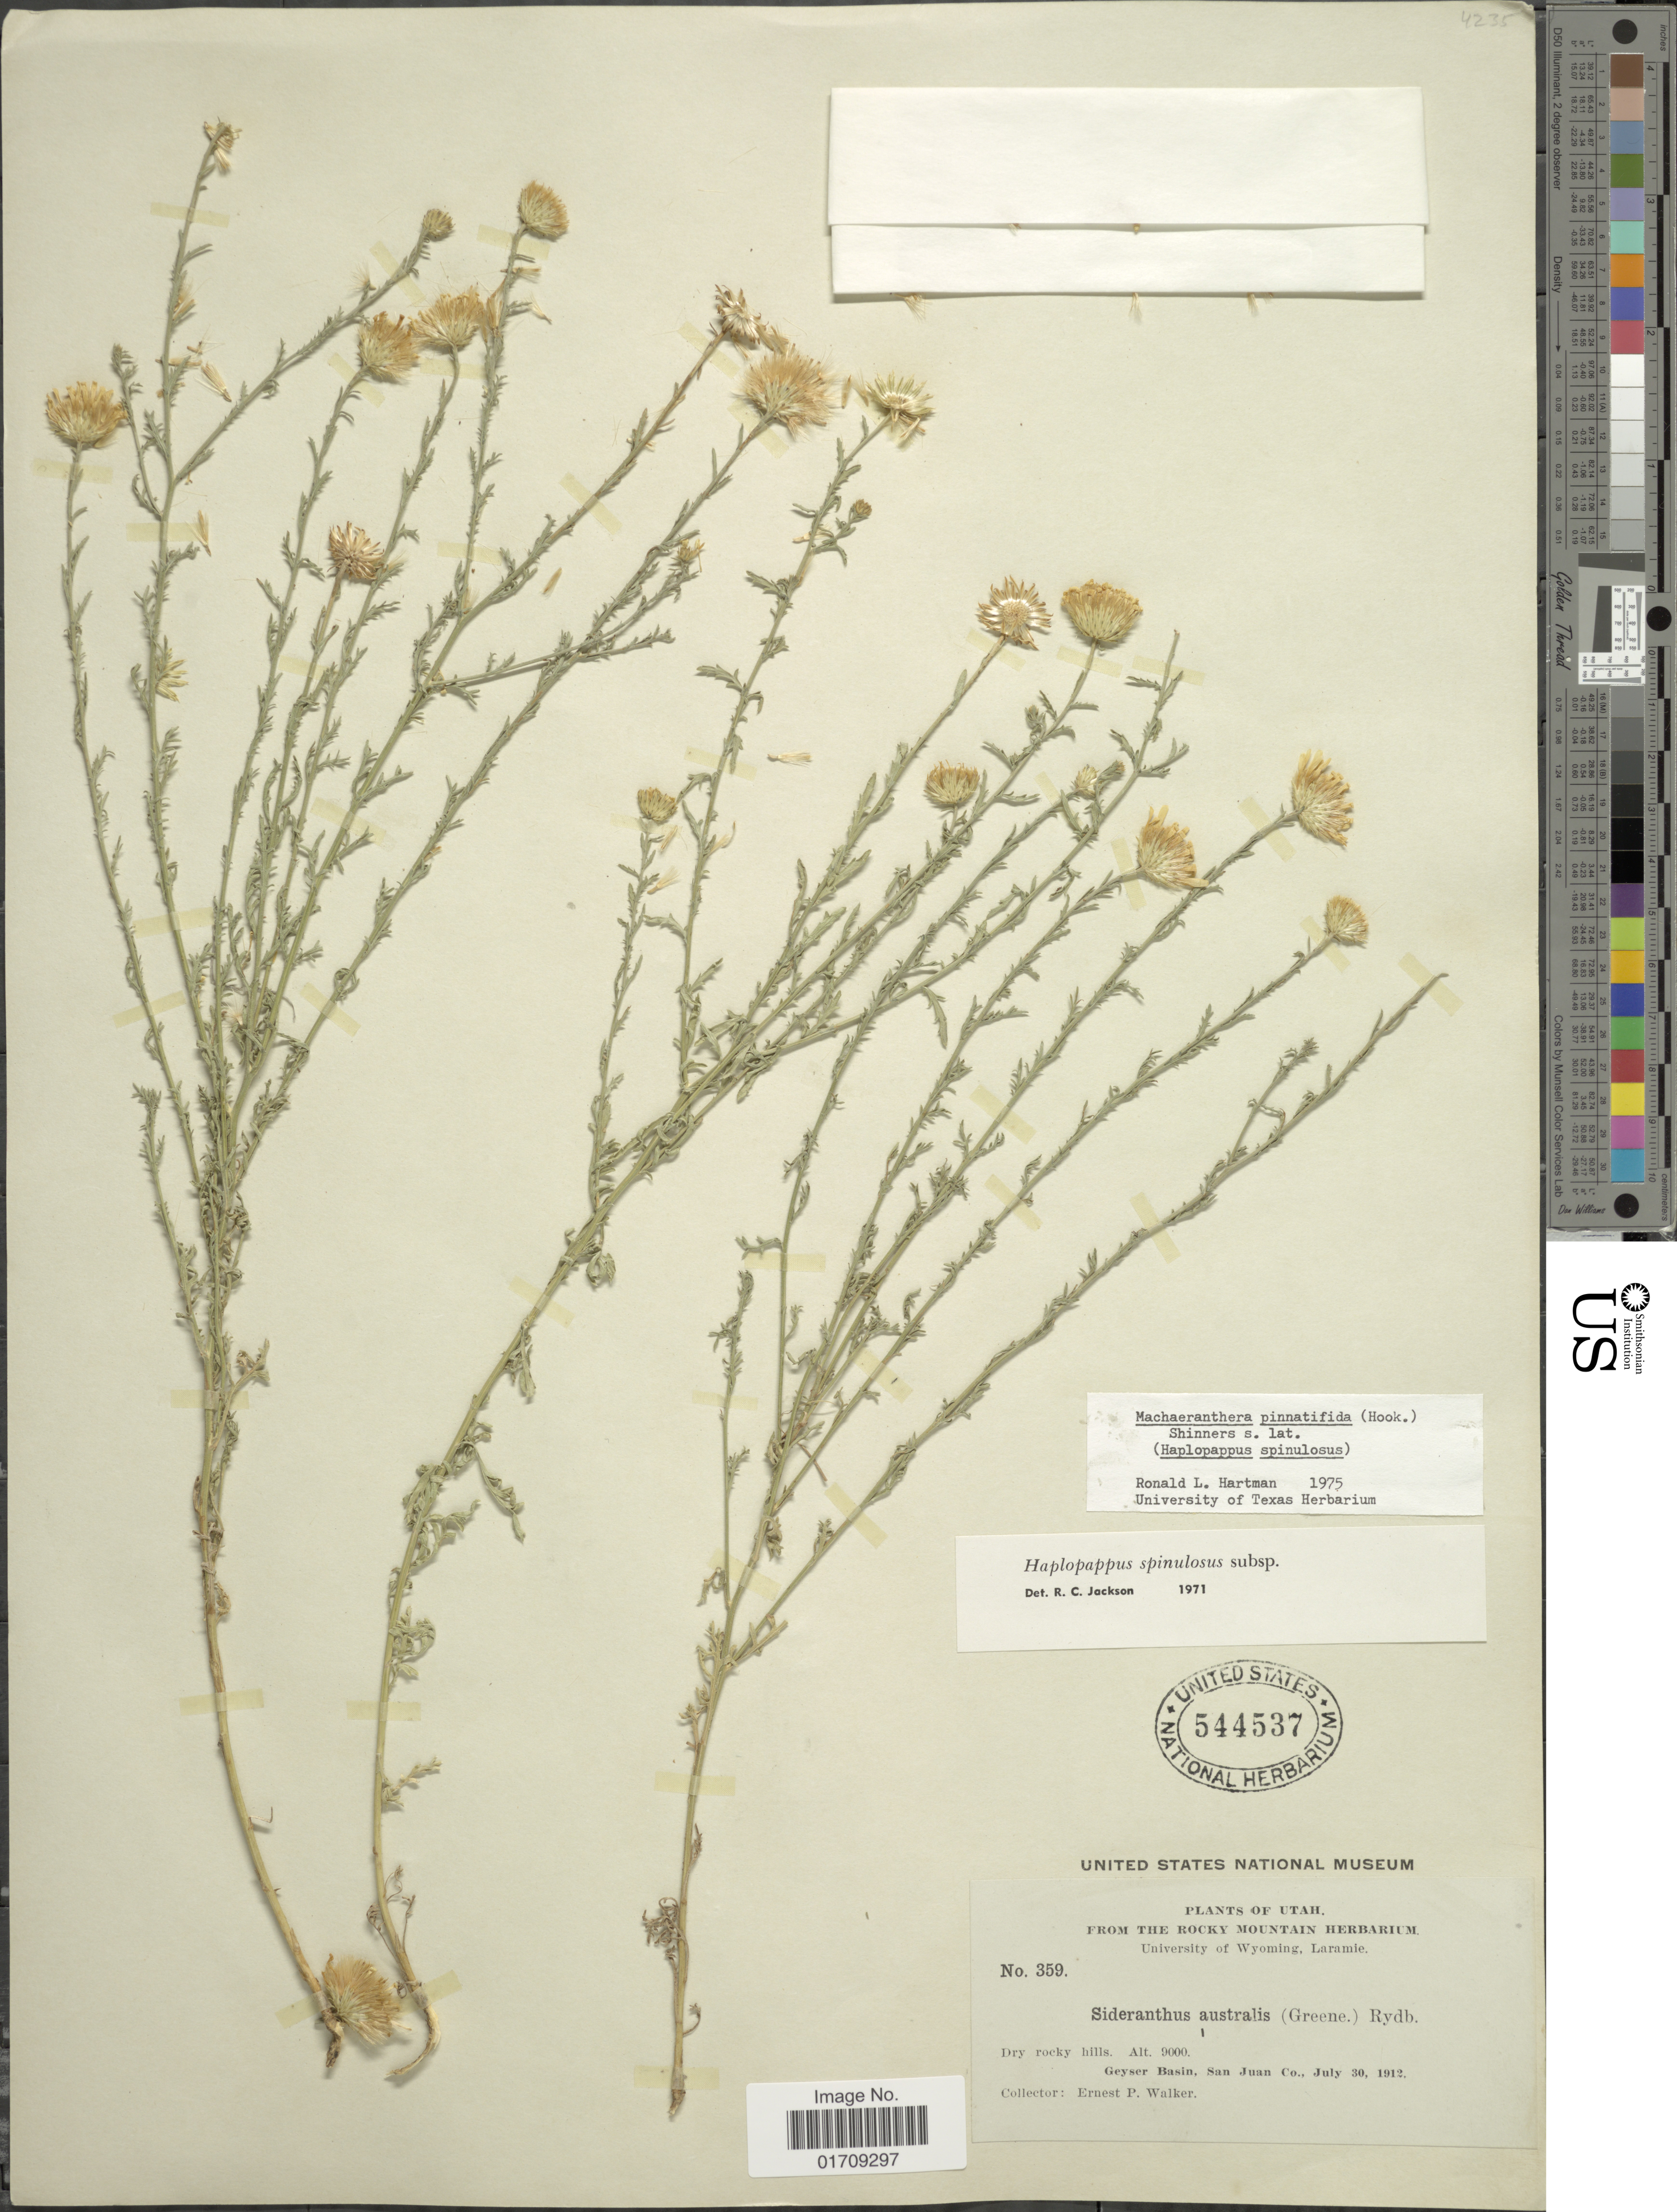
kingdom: Plantae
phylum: Tracheophyta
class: Magnoliopsida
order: Asterales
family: Asteraceae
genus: Machaeranthera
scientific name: Machaeranthera pinnatifida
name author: (Hook.) Shinners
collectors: E. P. Walker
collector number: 359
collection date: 1912-07-30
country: United States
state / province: Utah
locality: Geyser Basin, San Juan Co.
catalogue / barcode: US 544537